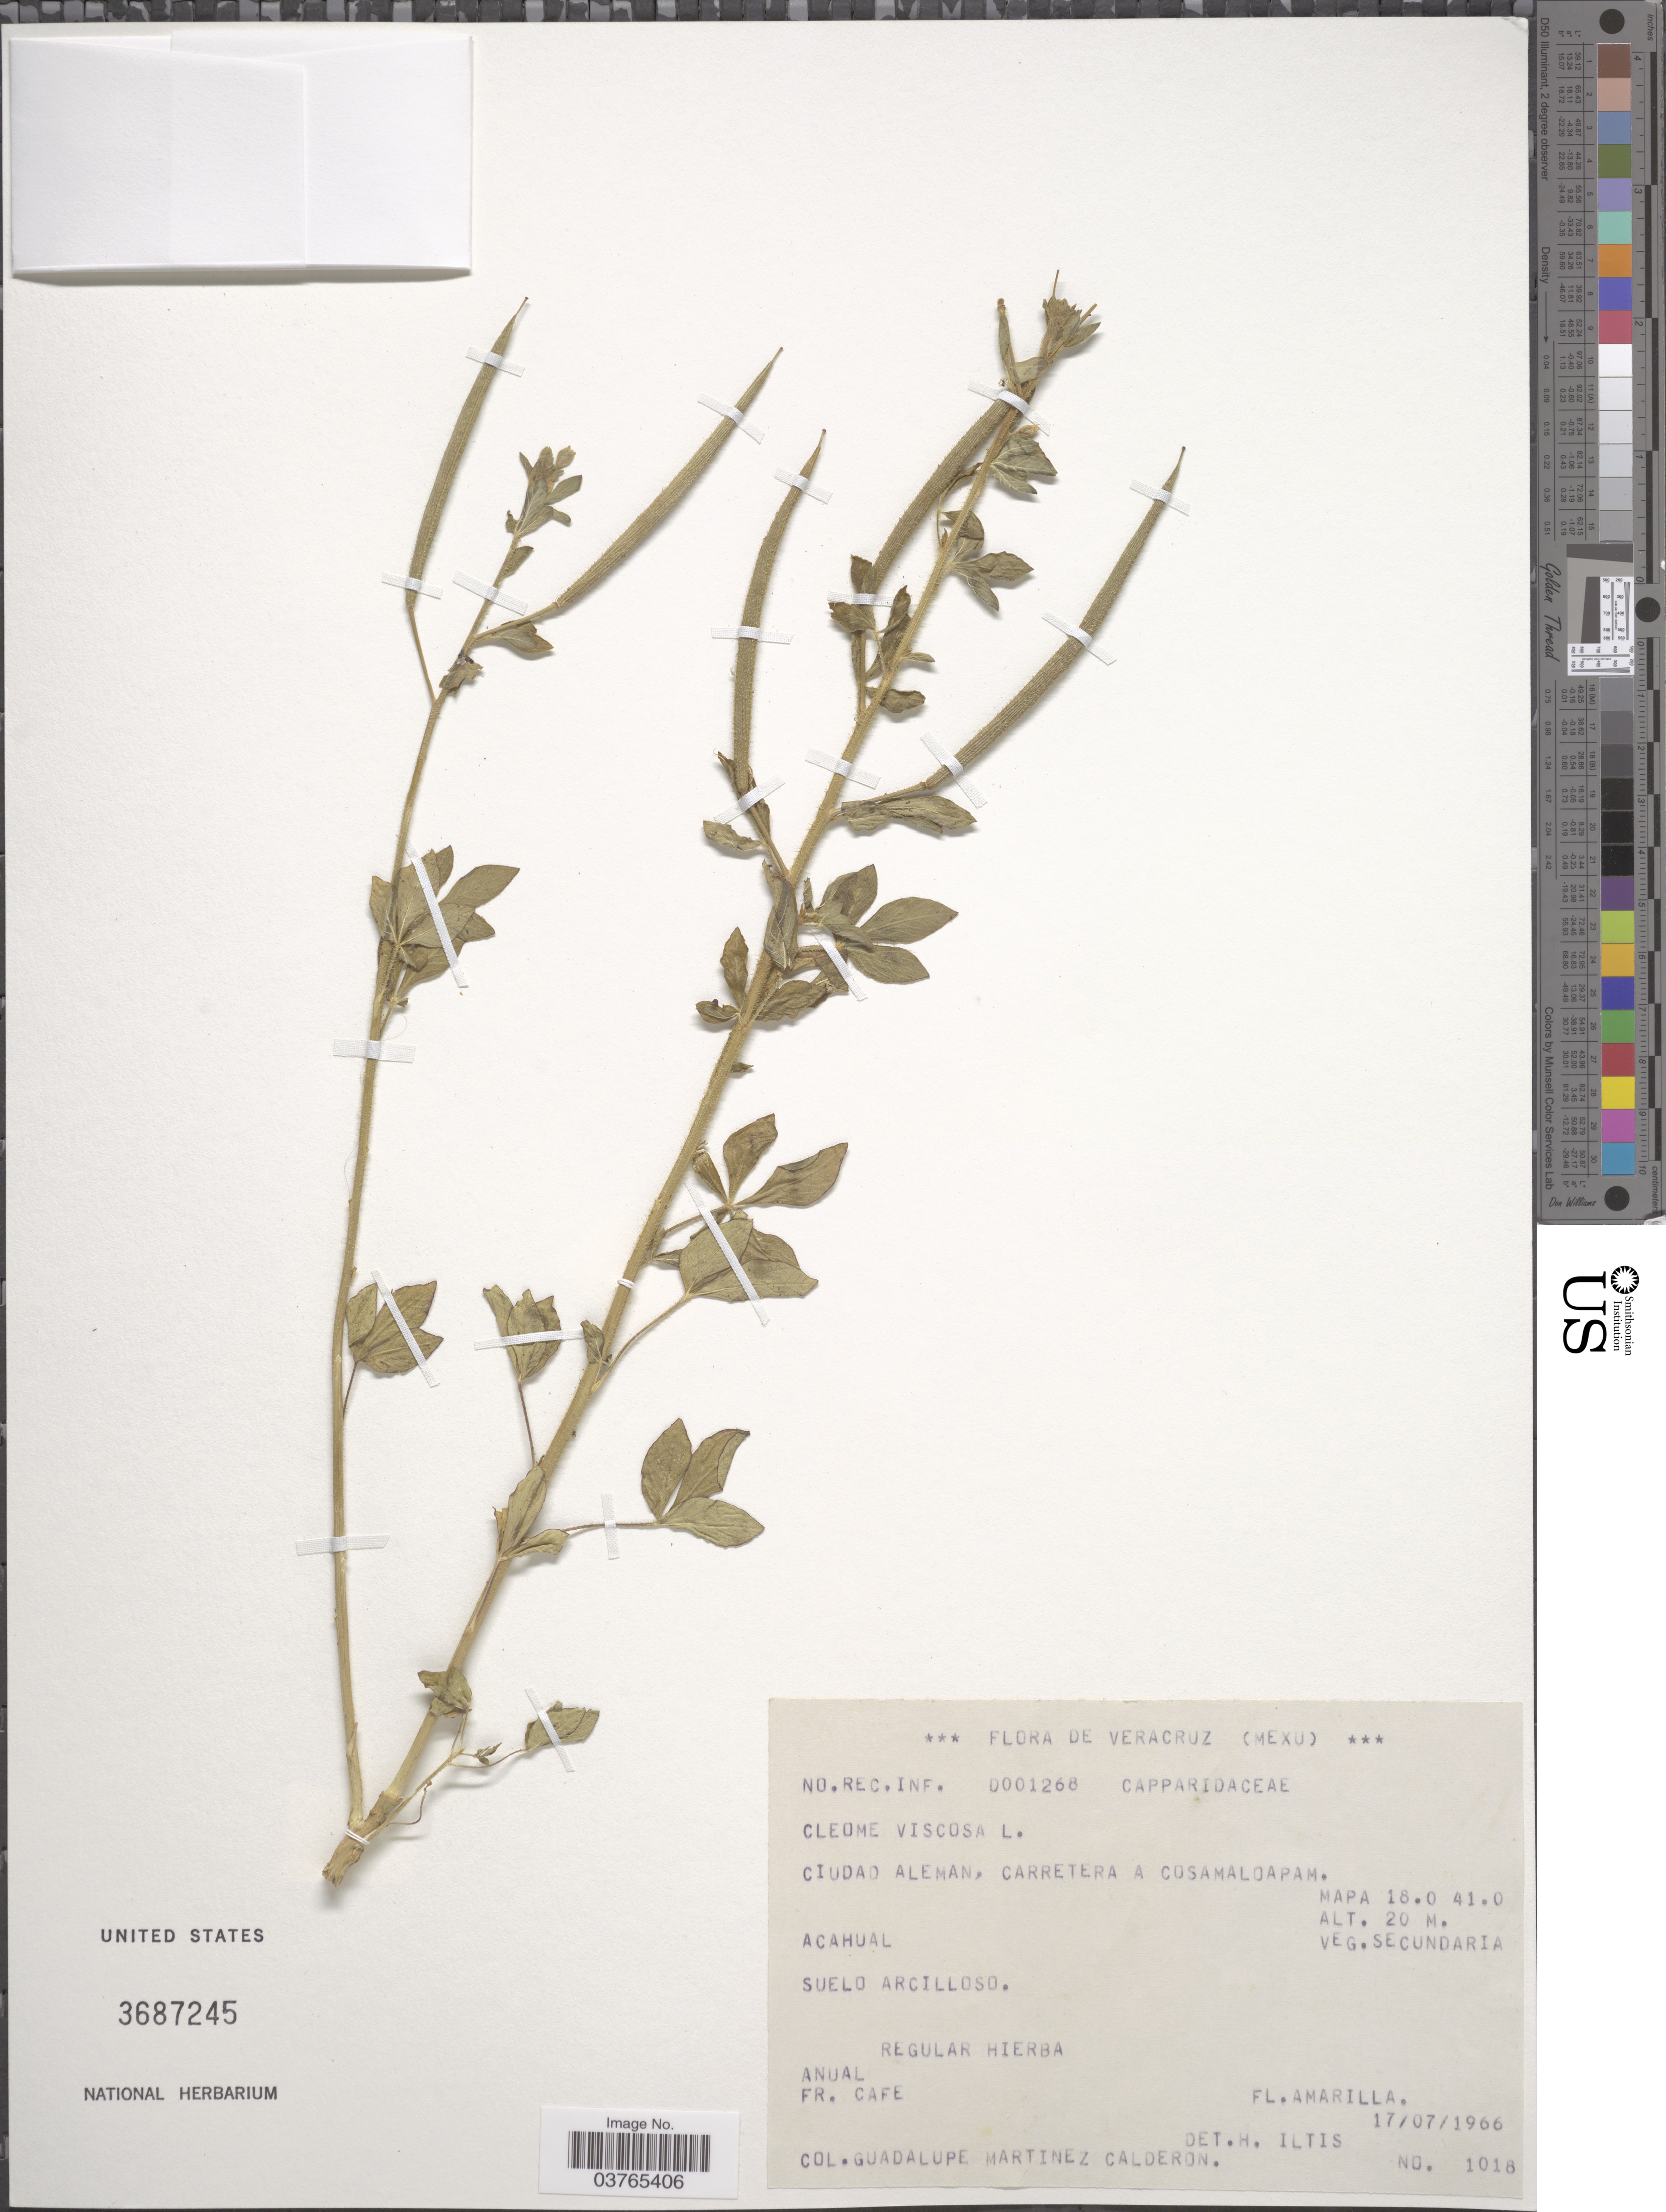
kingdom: Plantae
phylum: Tracheophyta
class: Magnoliopsida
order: Brassicales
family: Cleomaceae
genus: Arivela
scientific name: Arivela viscosa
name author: (L.) Raf.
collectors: G. Martinez-C.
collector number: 1018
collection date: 1966-07-17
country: Mexico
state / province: Veracruz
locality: Veracruz. Ciudad Aleman, Carretera a Cosamaloapam. Acahual. Mapa 18.0 41.0.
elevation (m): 20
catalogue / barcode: US 3687245